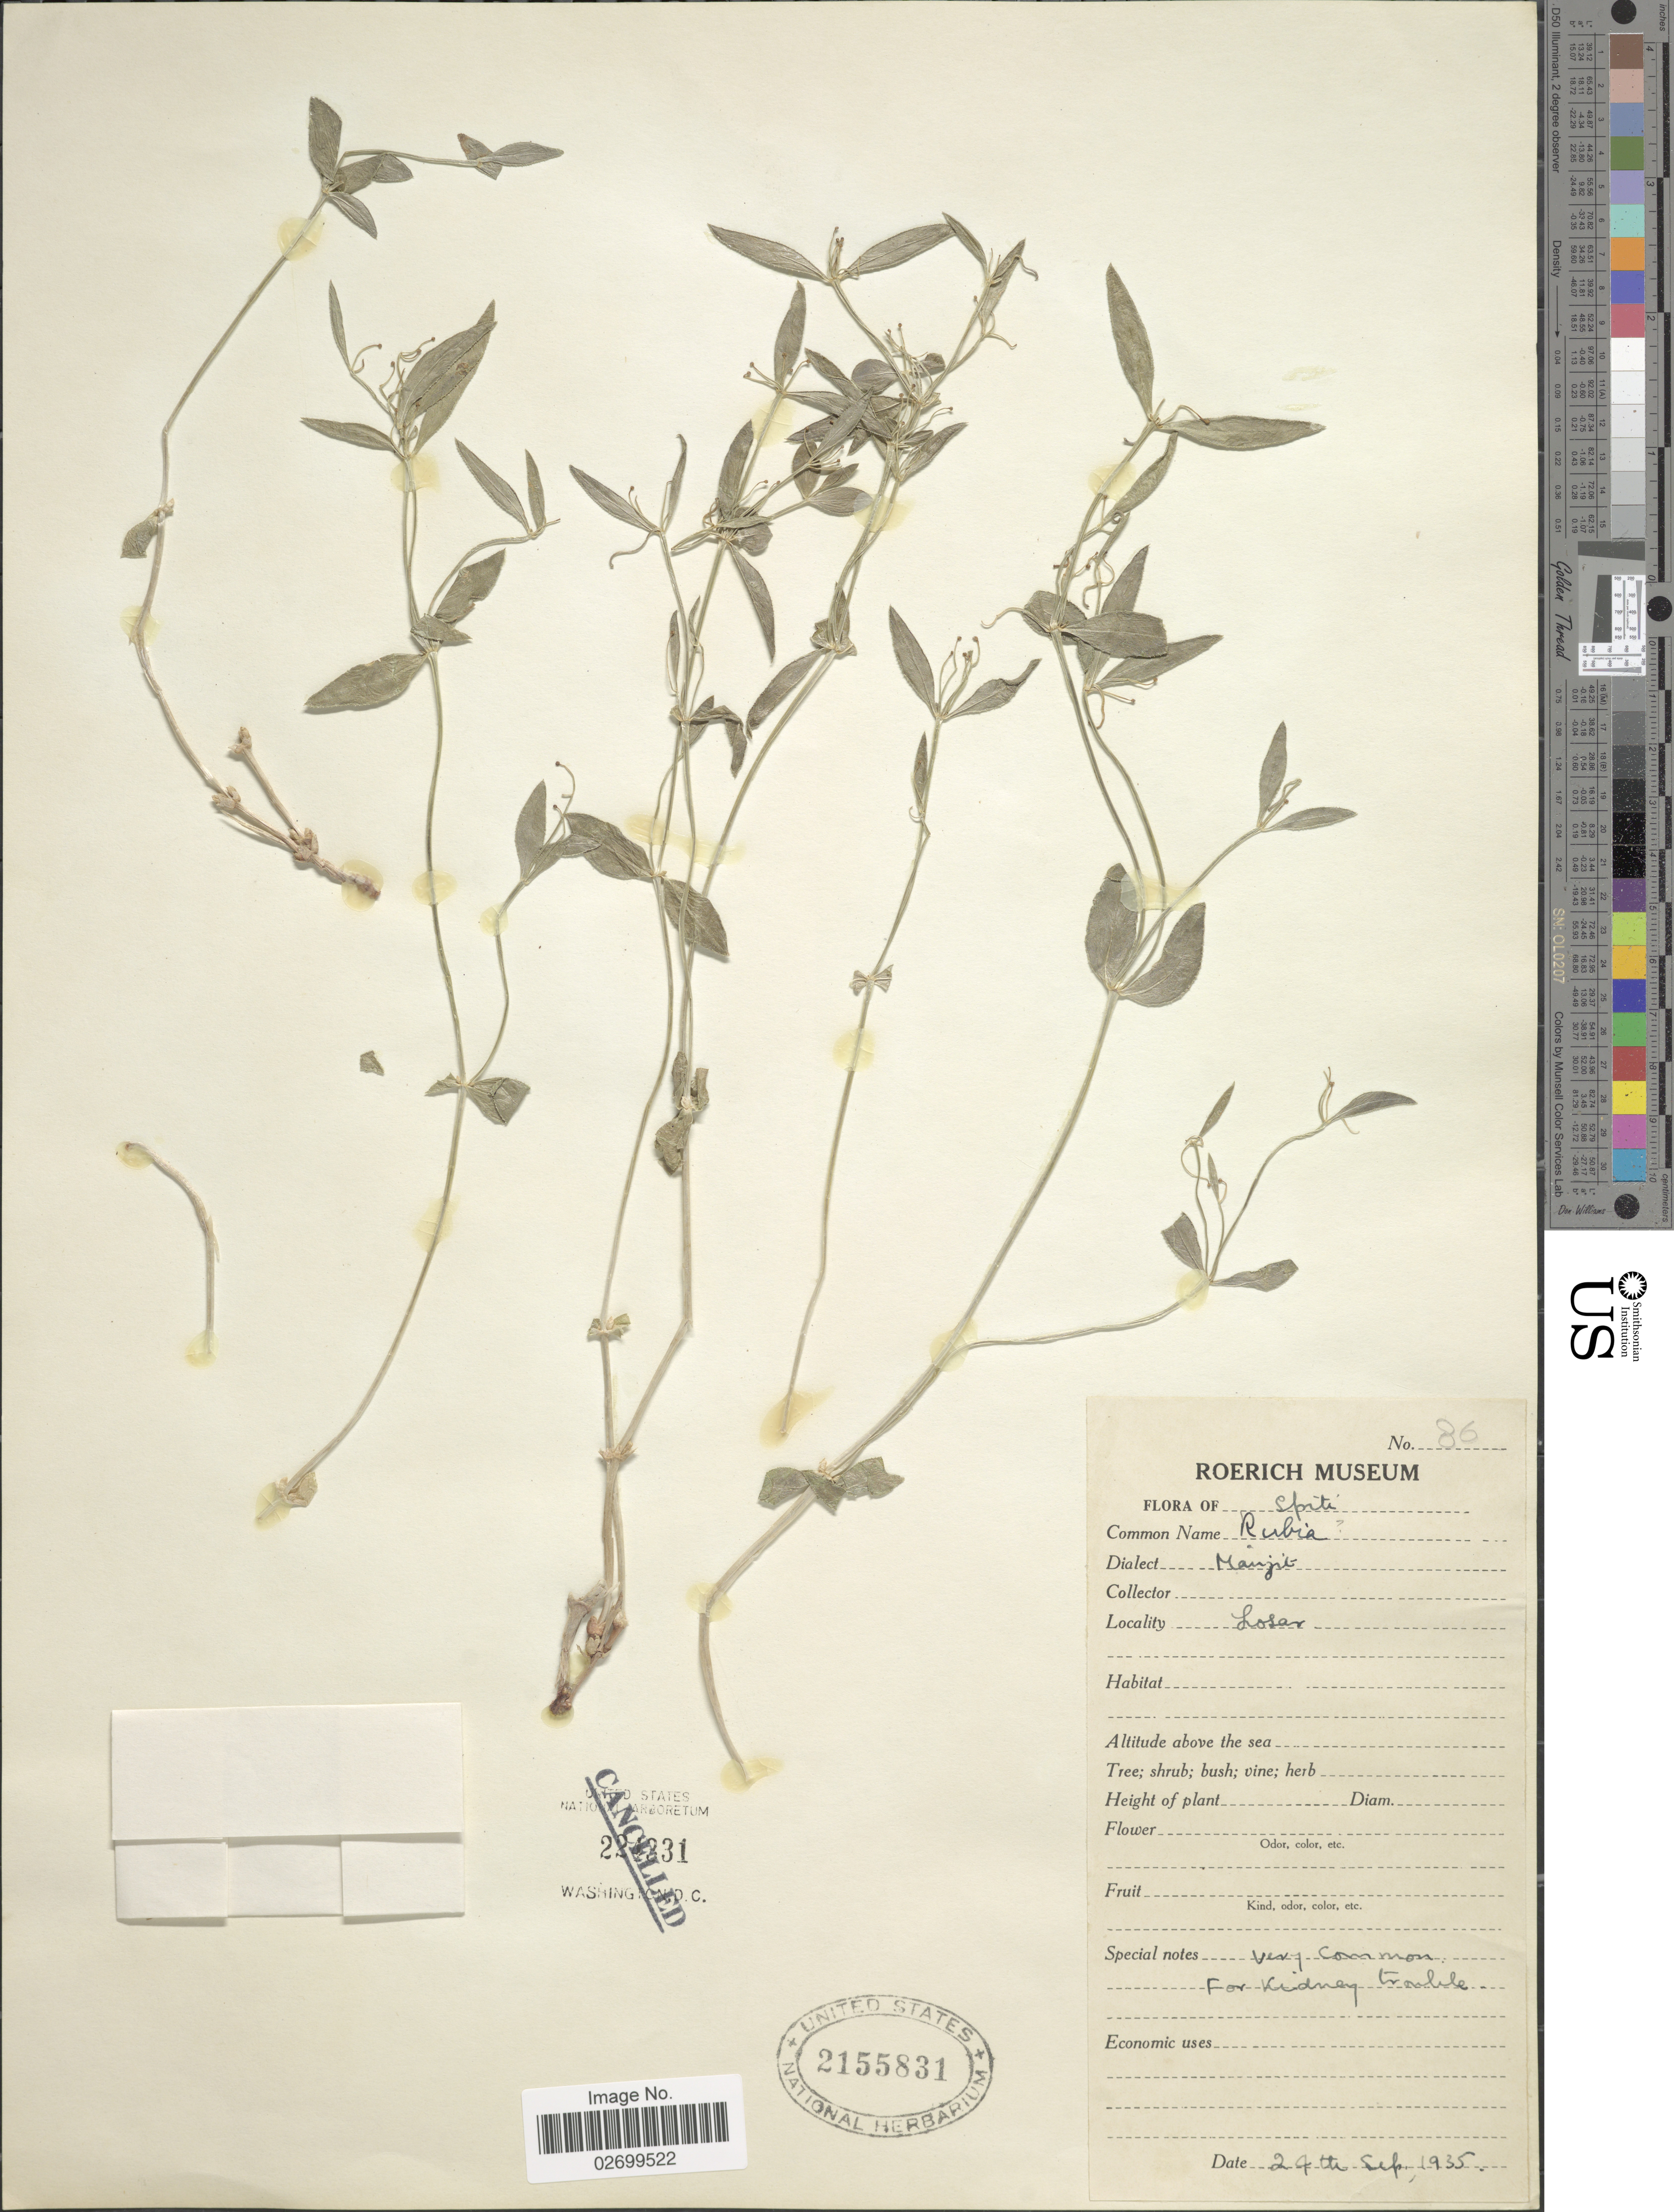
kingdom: Plantae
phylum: Tracheophyta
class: Magnoliopsida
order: Gentianales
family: Rubiaceae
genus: Rubia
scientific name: Rubia sp.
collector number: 86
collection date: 1935-09-24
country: India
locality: Spiti, Losar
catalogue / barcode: US 2155831